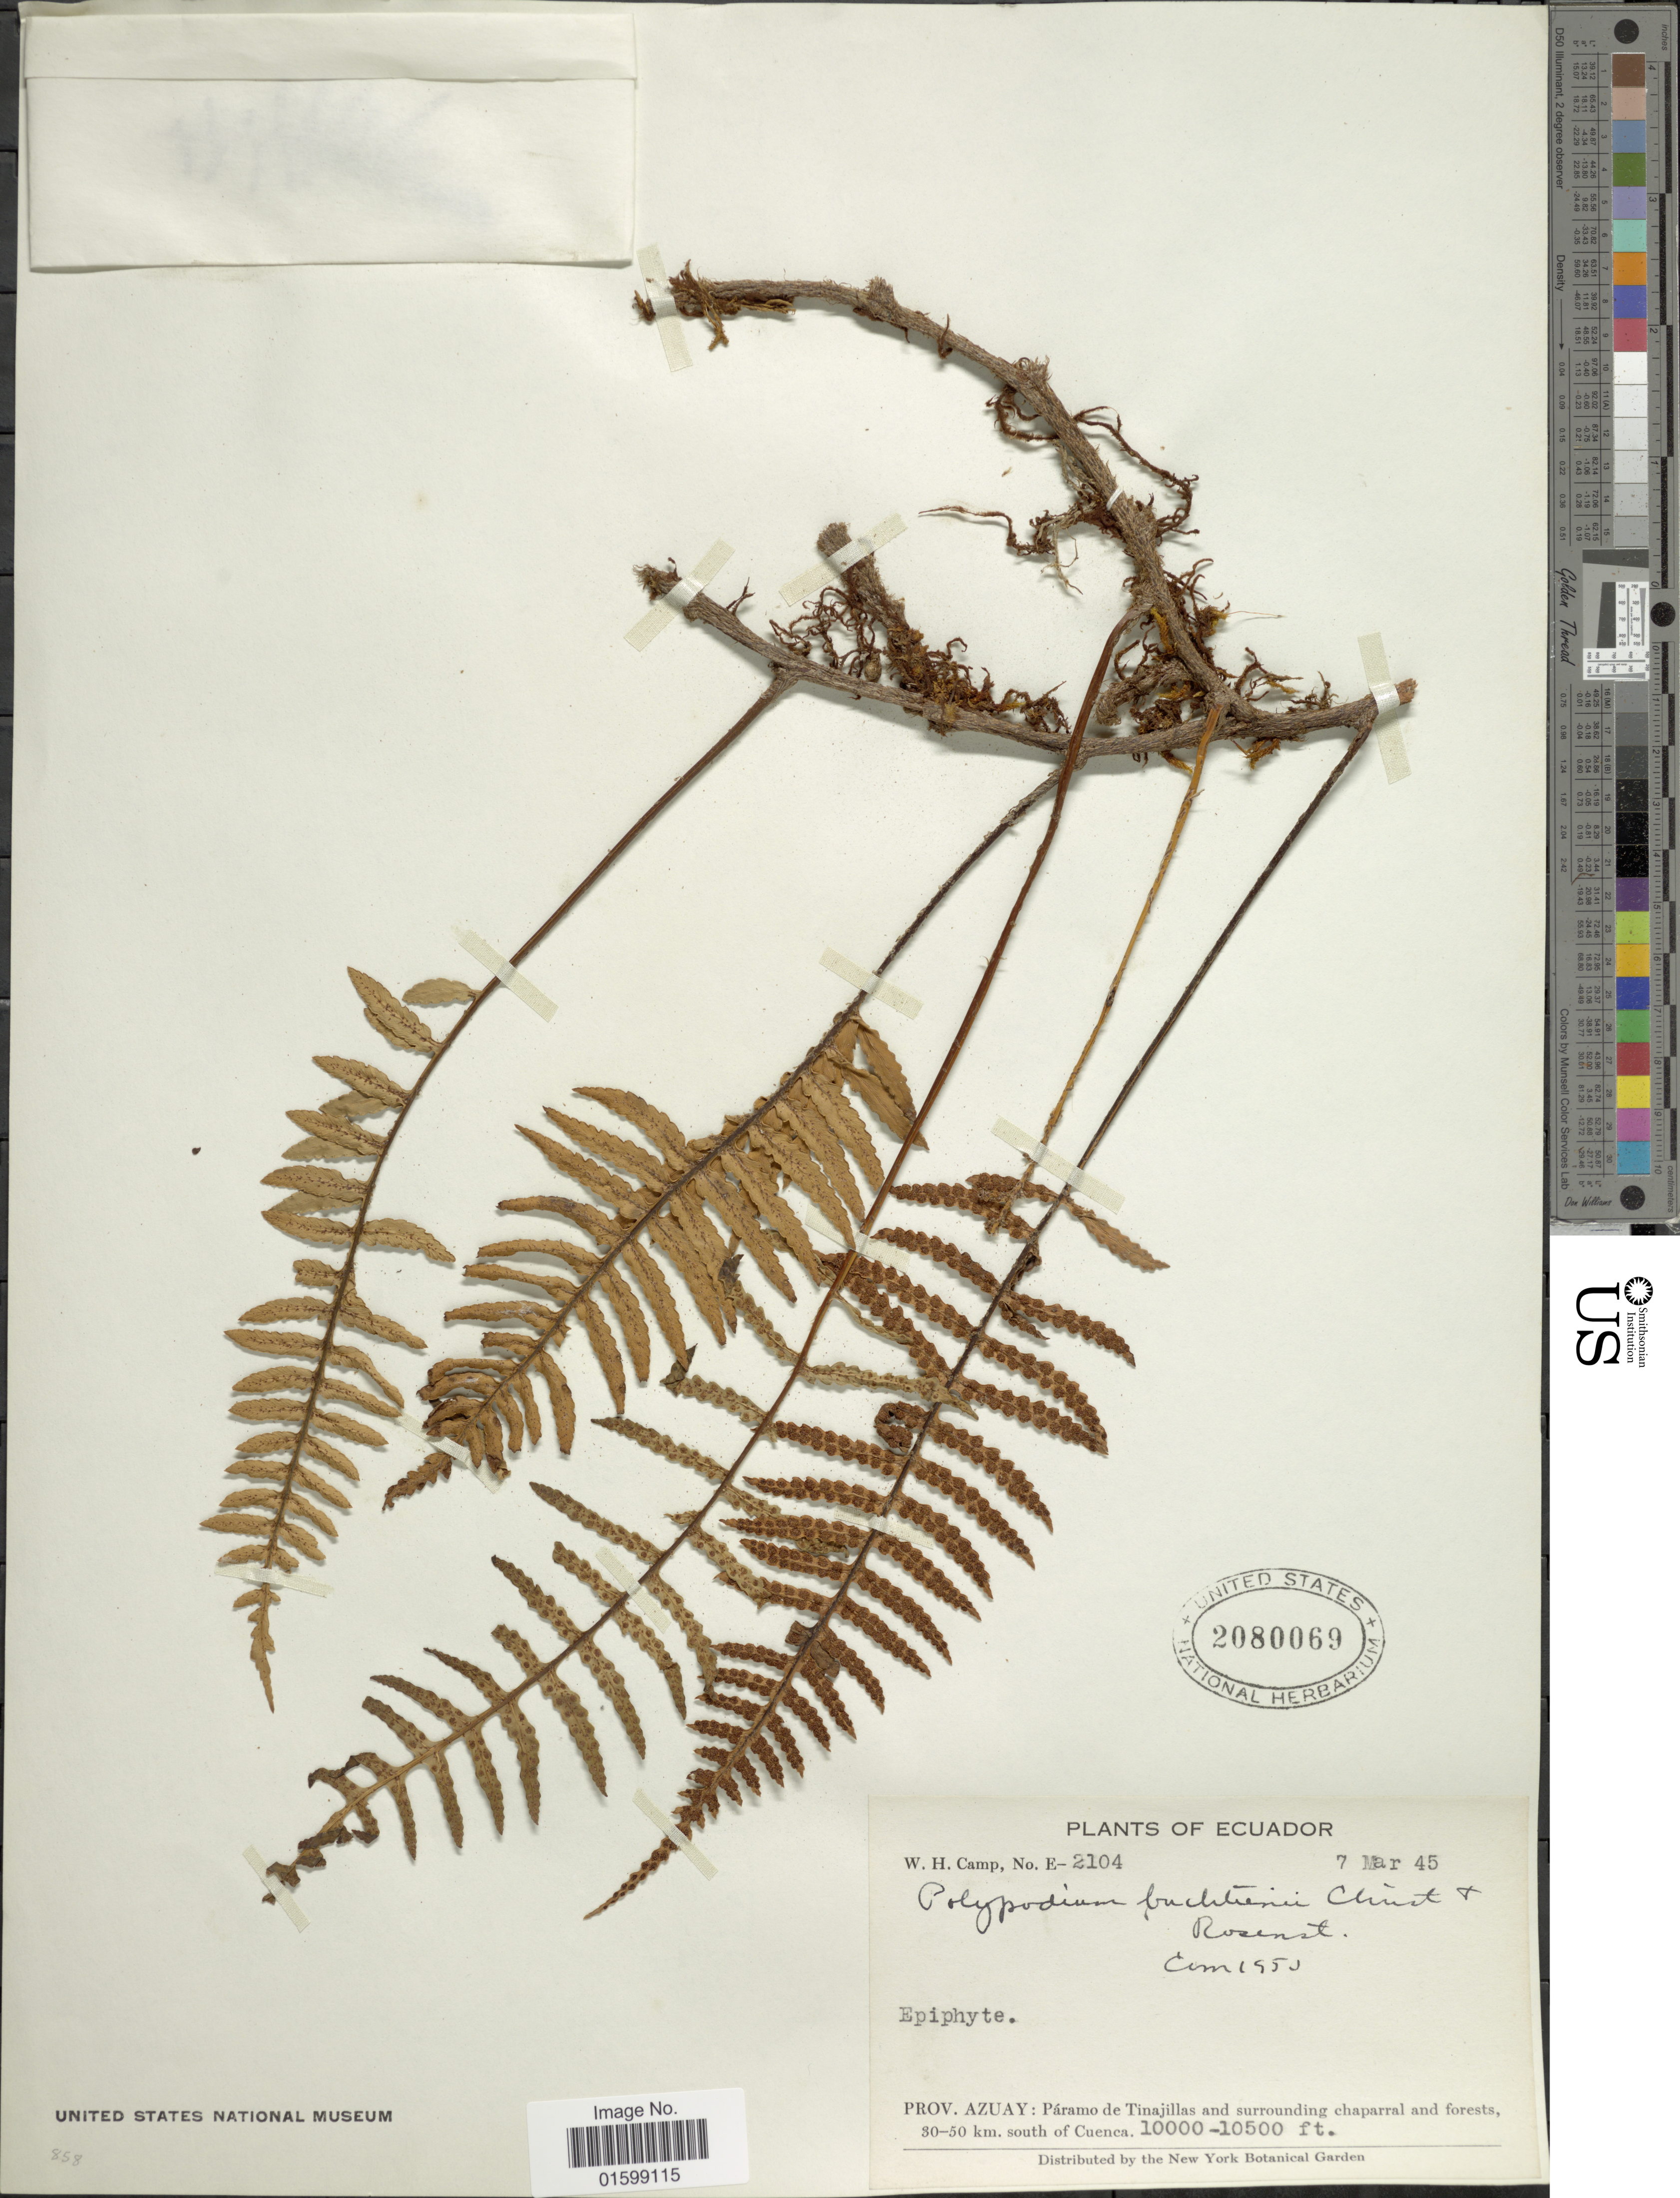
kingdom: Plantae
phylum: Tracheophyta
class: Polypodiopsida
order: Polypodiales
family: Polypodiaceae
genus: Pleopeltis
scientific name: Pleopeltis buchtienii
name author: (Christ & Rosenst.) A.R. Sm.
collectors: W. H. Camp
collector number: E-2104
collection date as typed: Transcribed d/m/y: 7/3/45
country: Ecuador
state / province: Azuay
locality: Páramo de Tinajillas and surrounding chaparral and forests, 30-50 km. south of Cuenca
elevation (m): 3048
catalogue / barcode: US 2080069